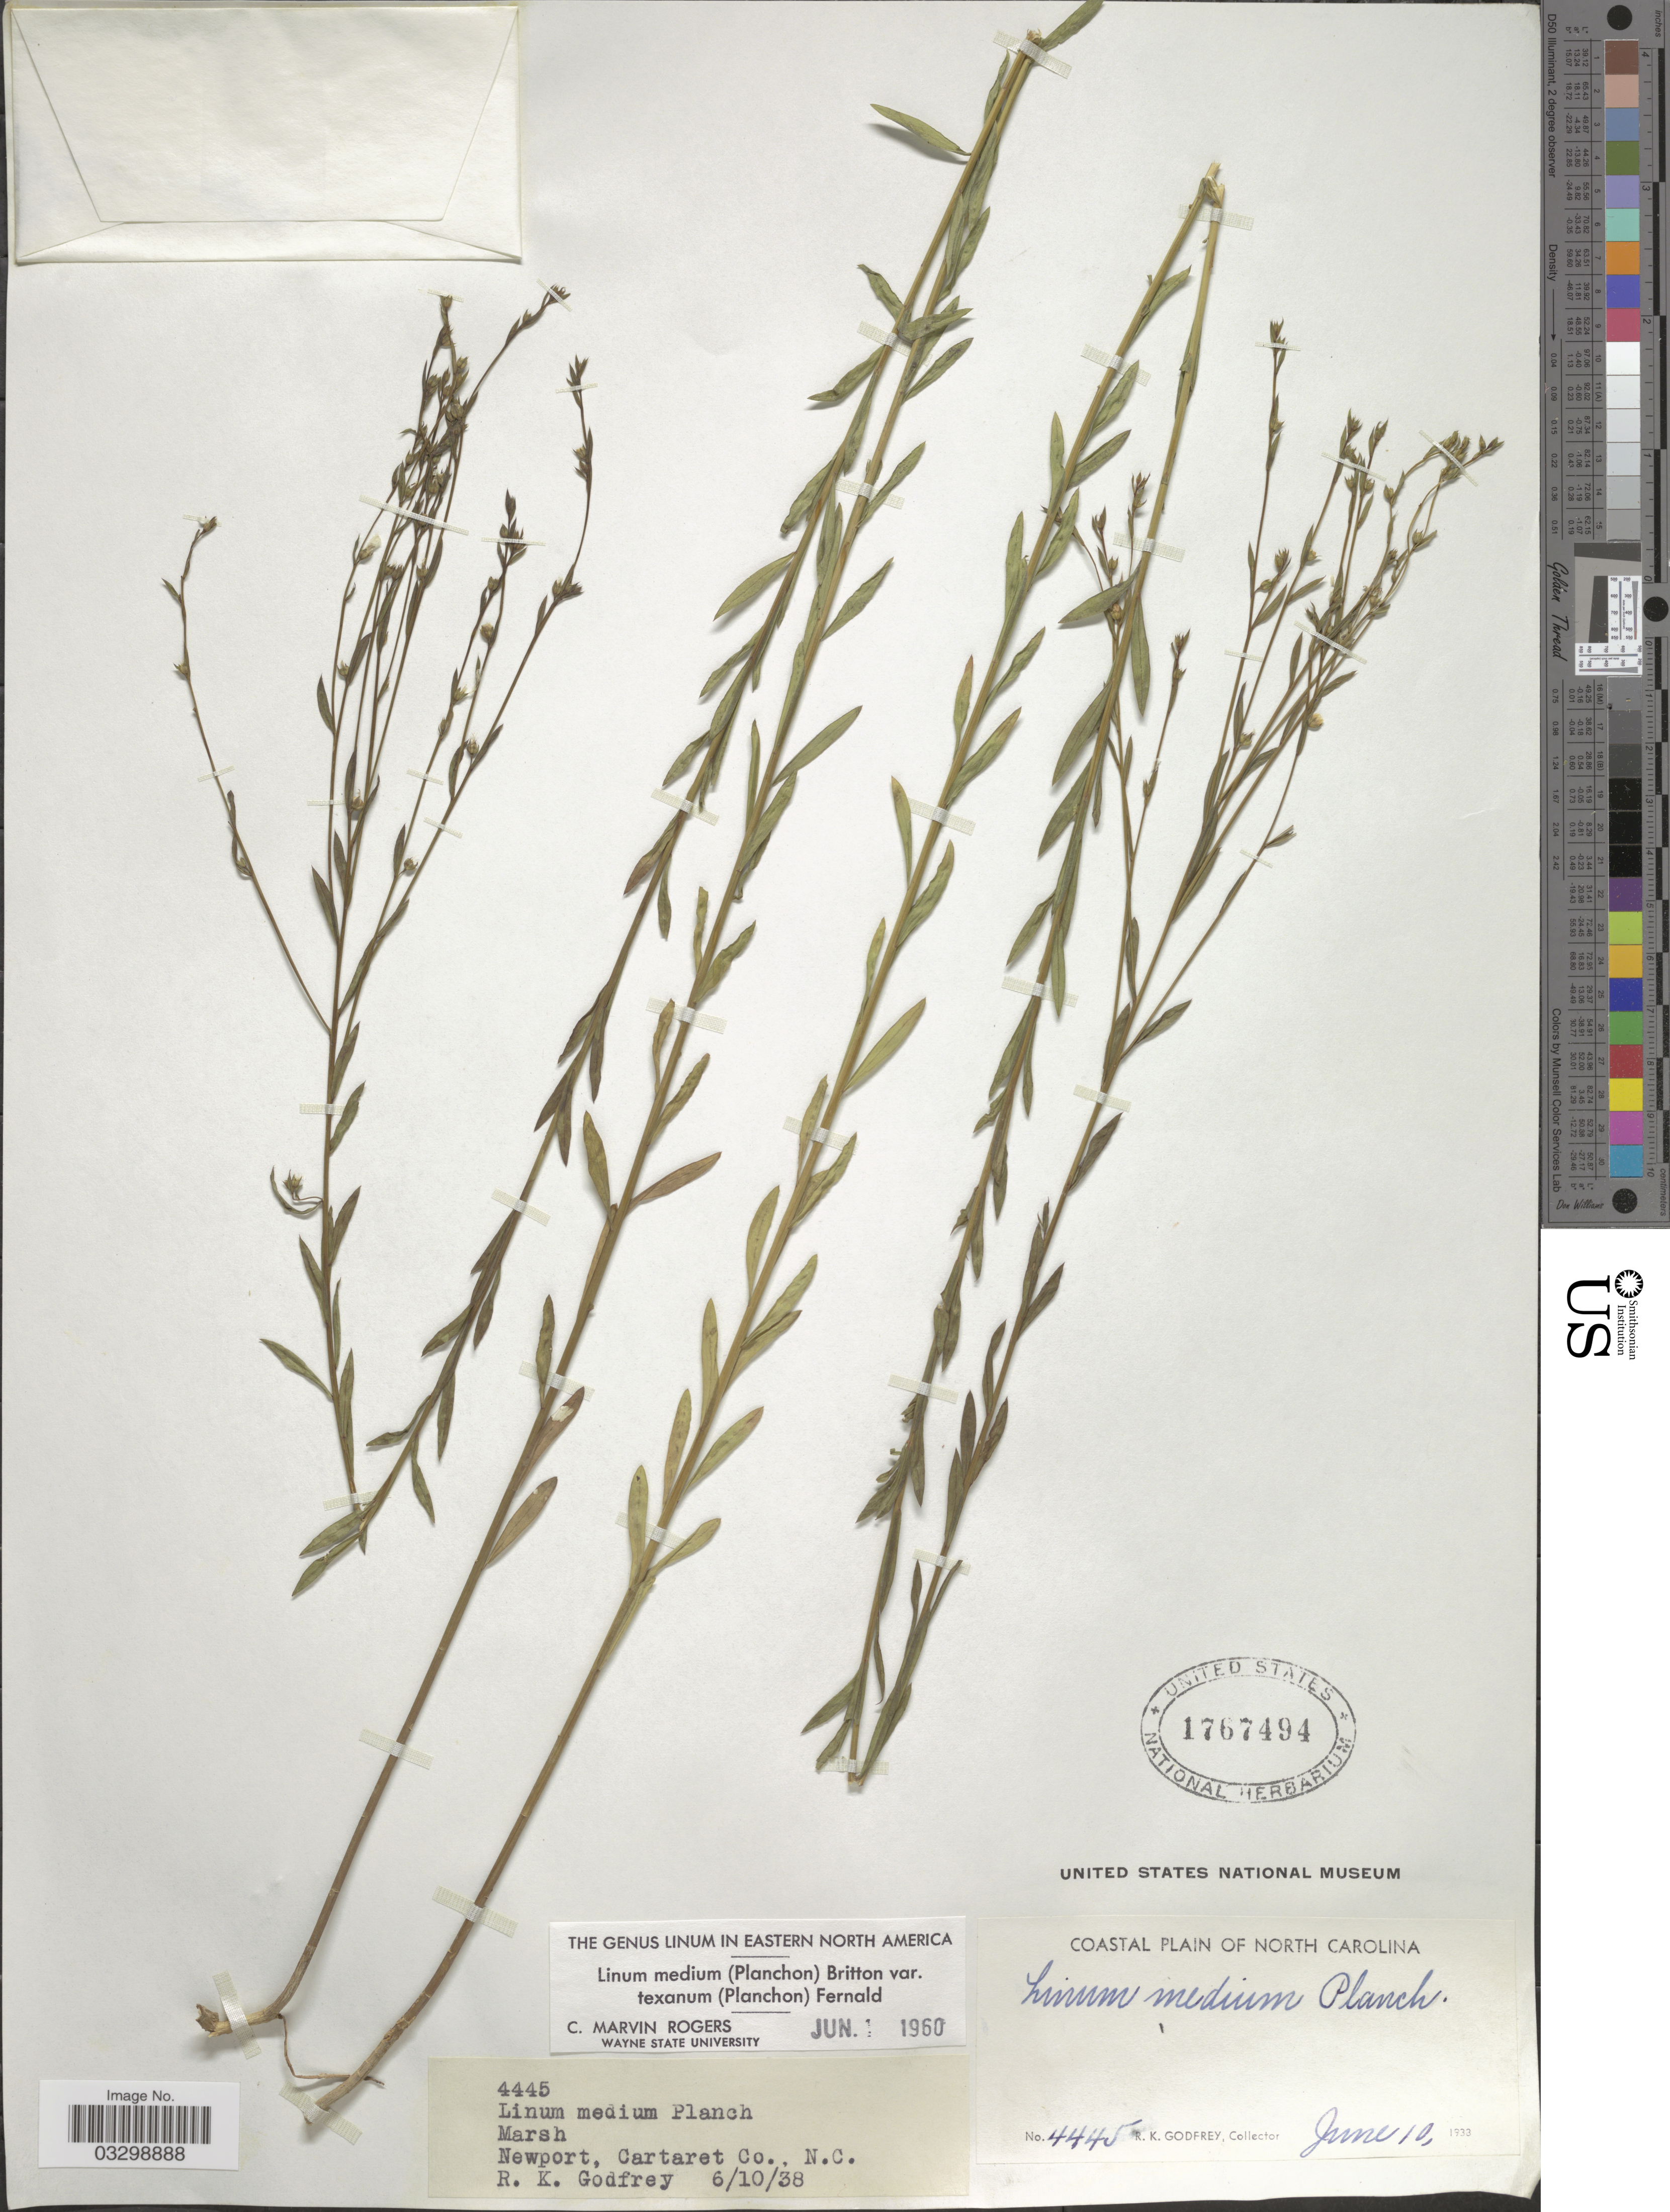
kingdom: Plantae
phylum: Tracheophyta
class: Magnoliopsida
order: Malpighiales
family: Linaceae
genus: Linum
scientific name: Linum medium var. texanum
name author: (Planch.) Fernald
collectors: R. K. Godfrey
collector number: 4445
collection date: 1933-06-10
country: United States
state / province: North Carolina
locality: Coastal Plain of North Carolina, Newport, Cartaret Co.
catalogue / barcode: US 1767494